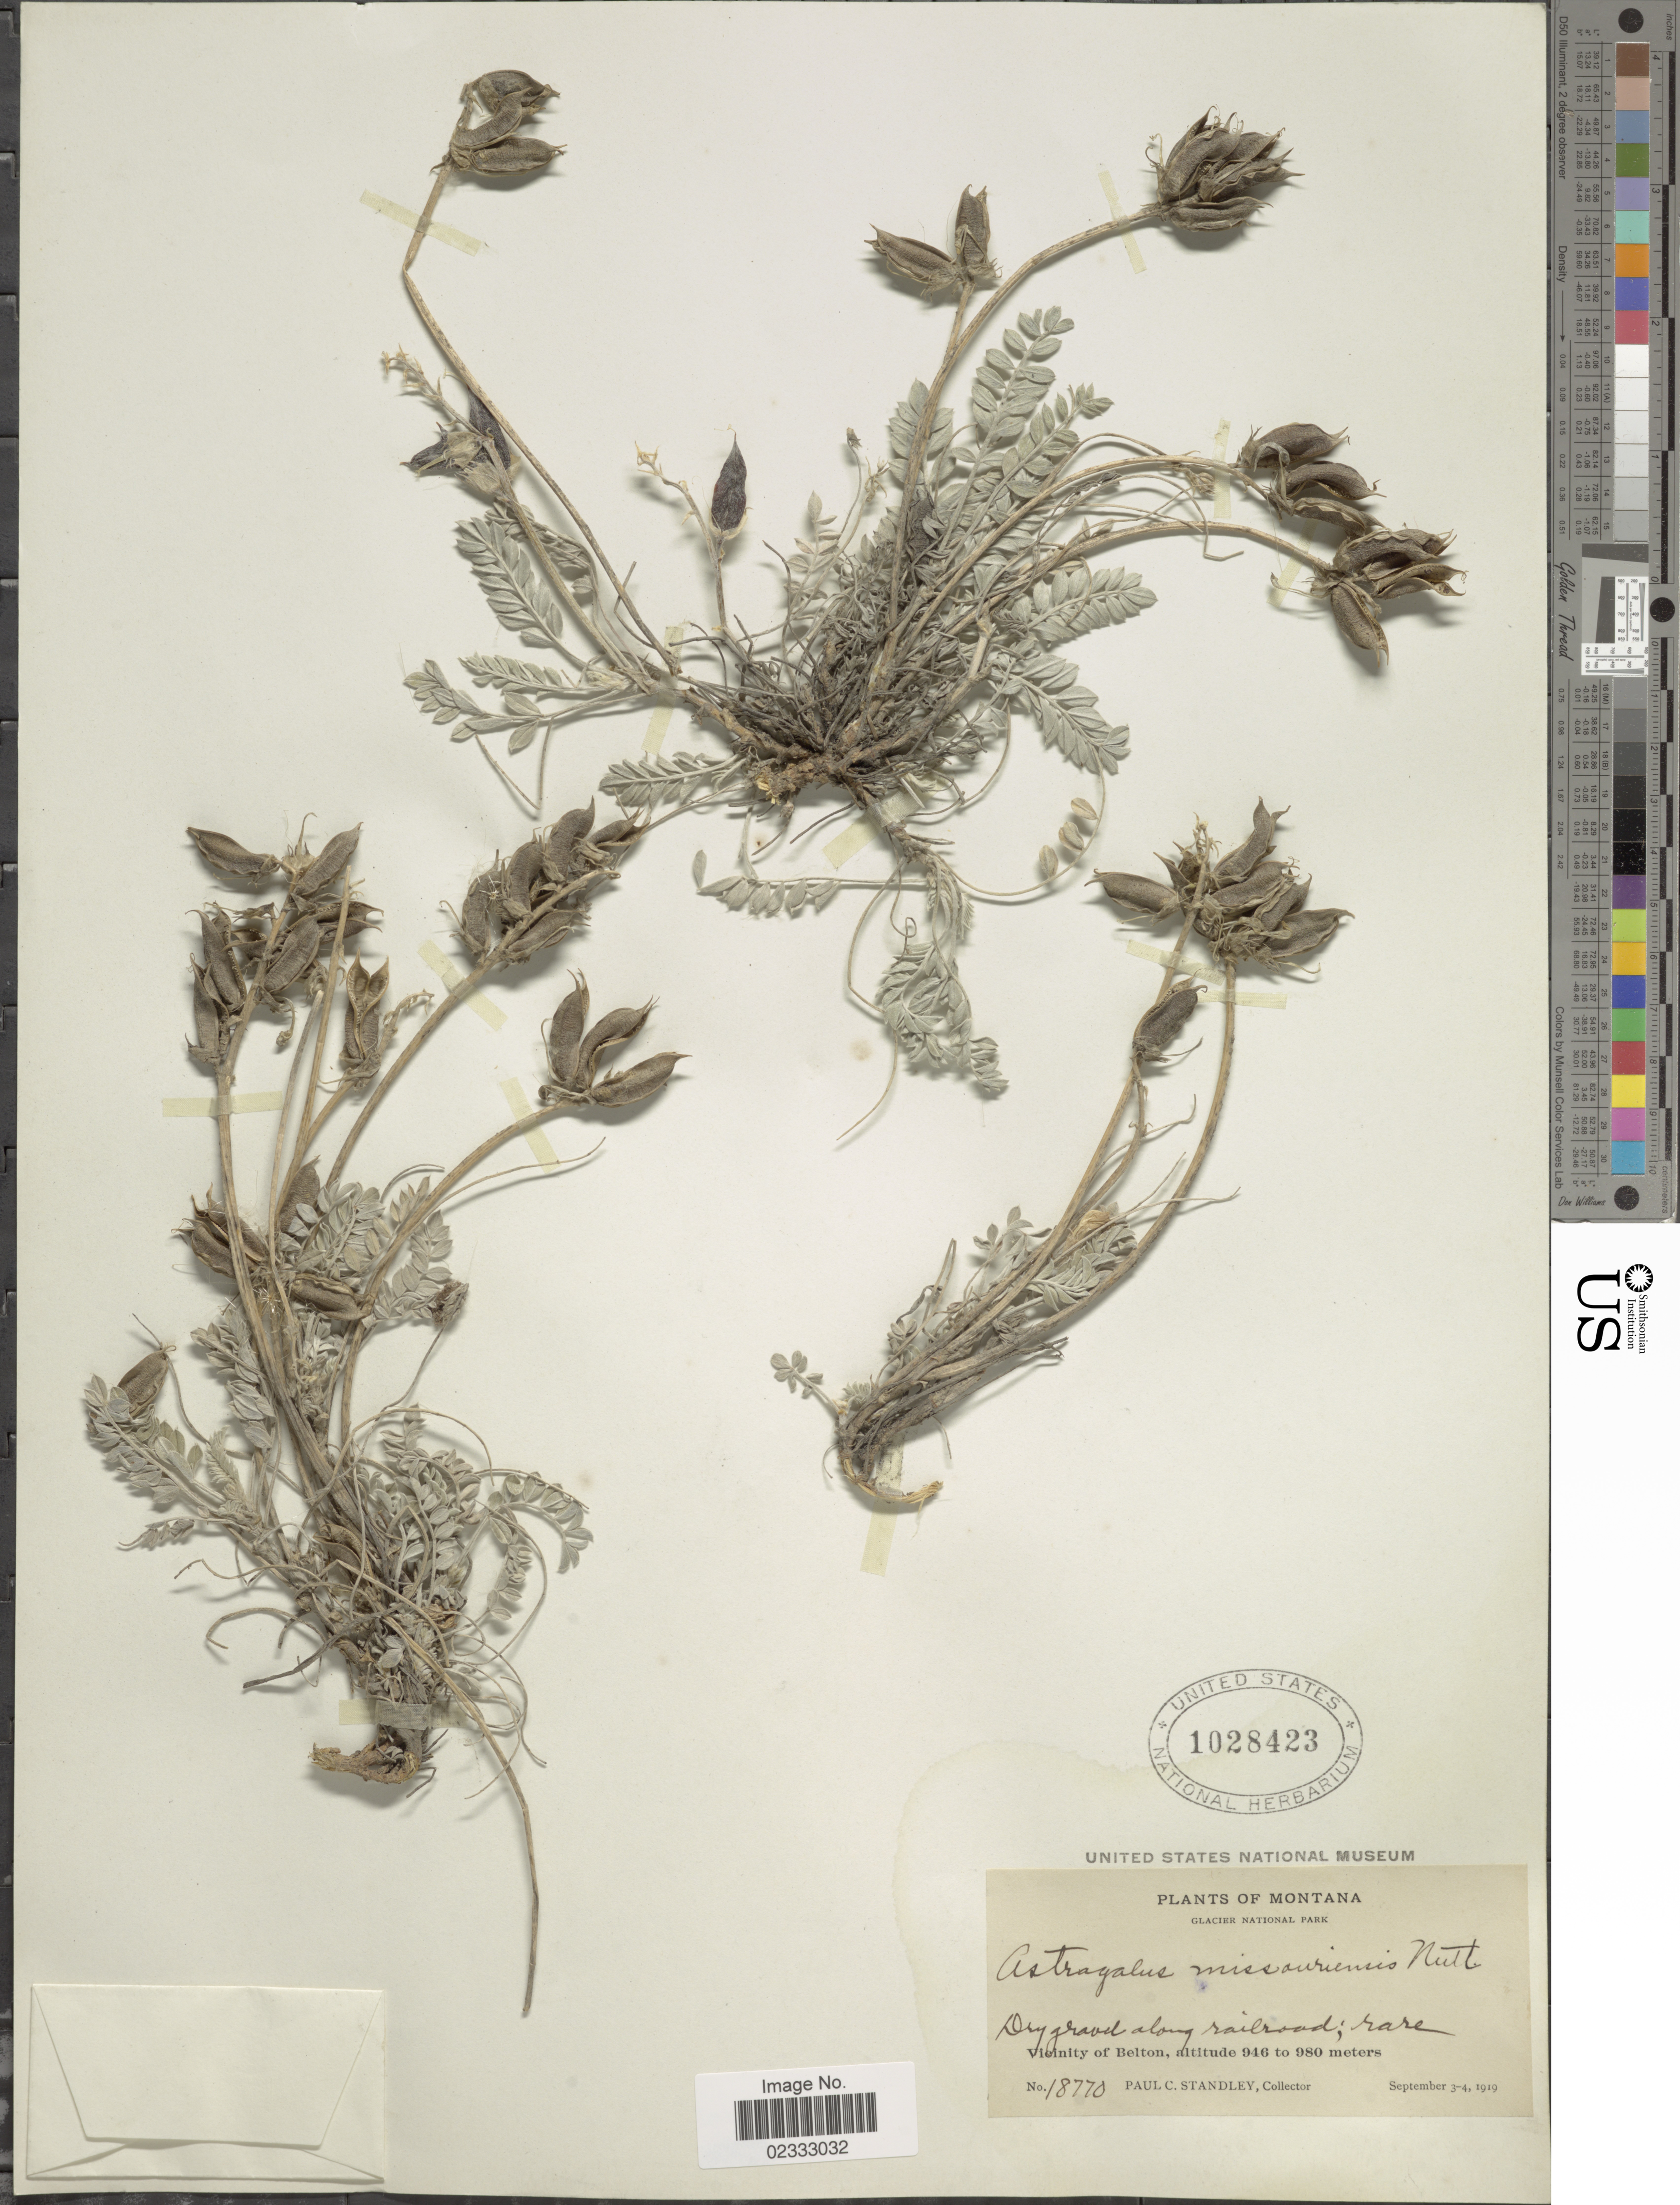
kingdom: Plantae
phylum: Tracheophyta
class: Magnoliopsida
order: Fabales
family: Fabaceae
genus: Astragalus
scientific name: Astragalus missouriensis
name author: Nutt.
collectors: P. C. Standley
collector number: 18770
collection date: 1919-09-03/1919-09-04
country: United States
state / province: Montana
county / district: Flathead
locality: Glacier National Park, Vicinity of Belton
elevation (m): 946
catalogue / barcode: US 1028423